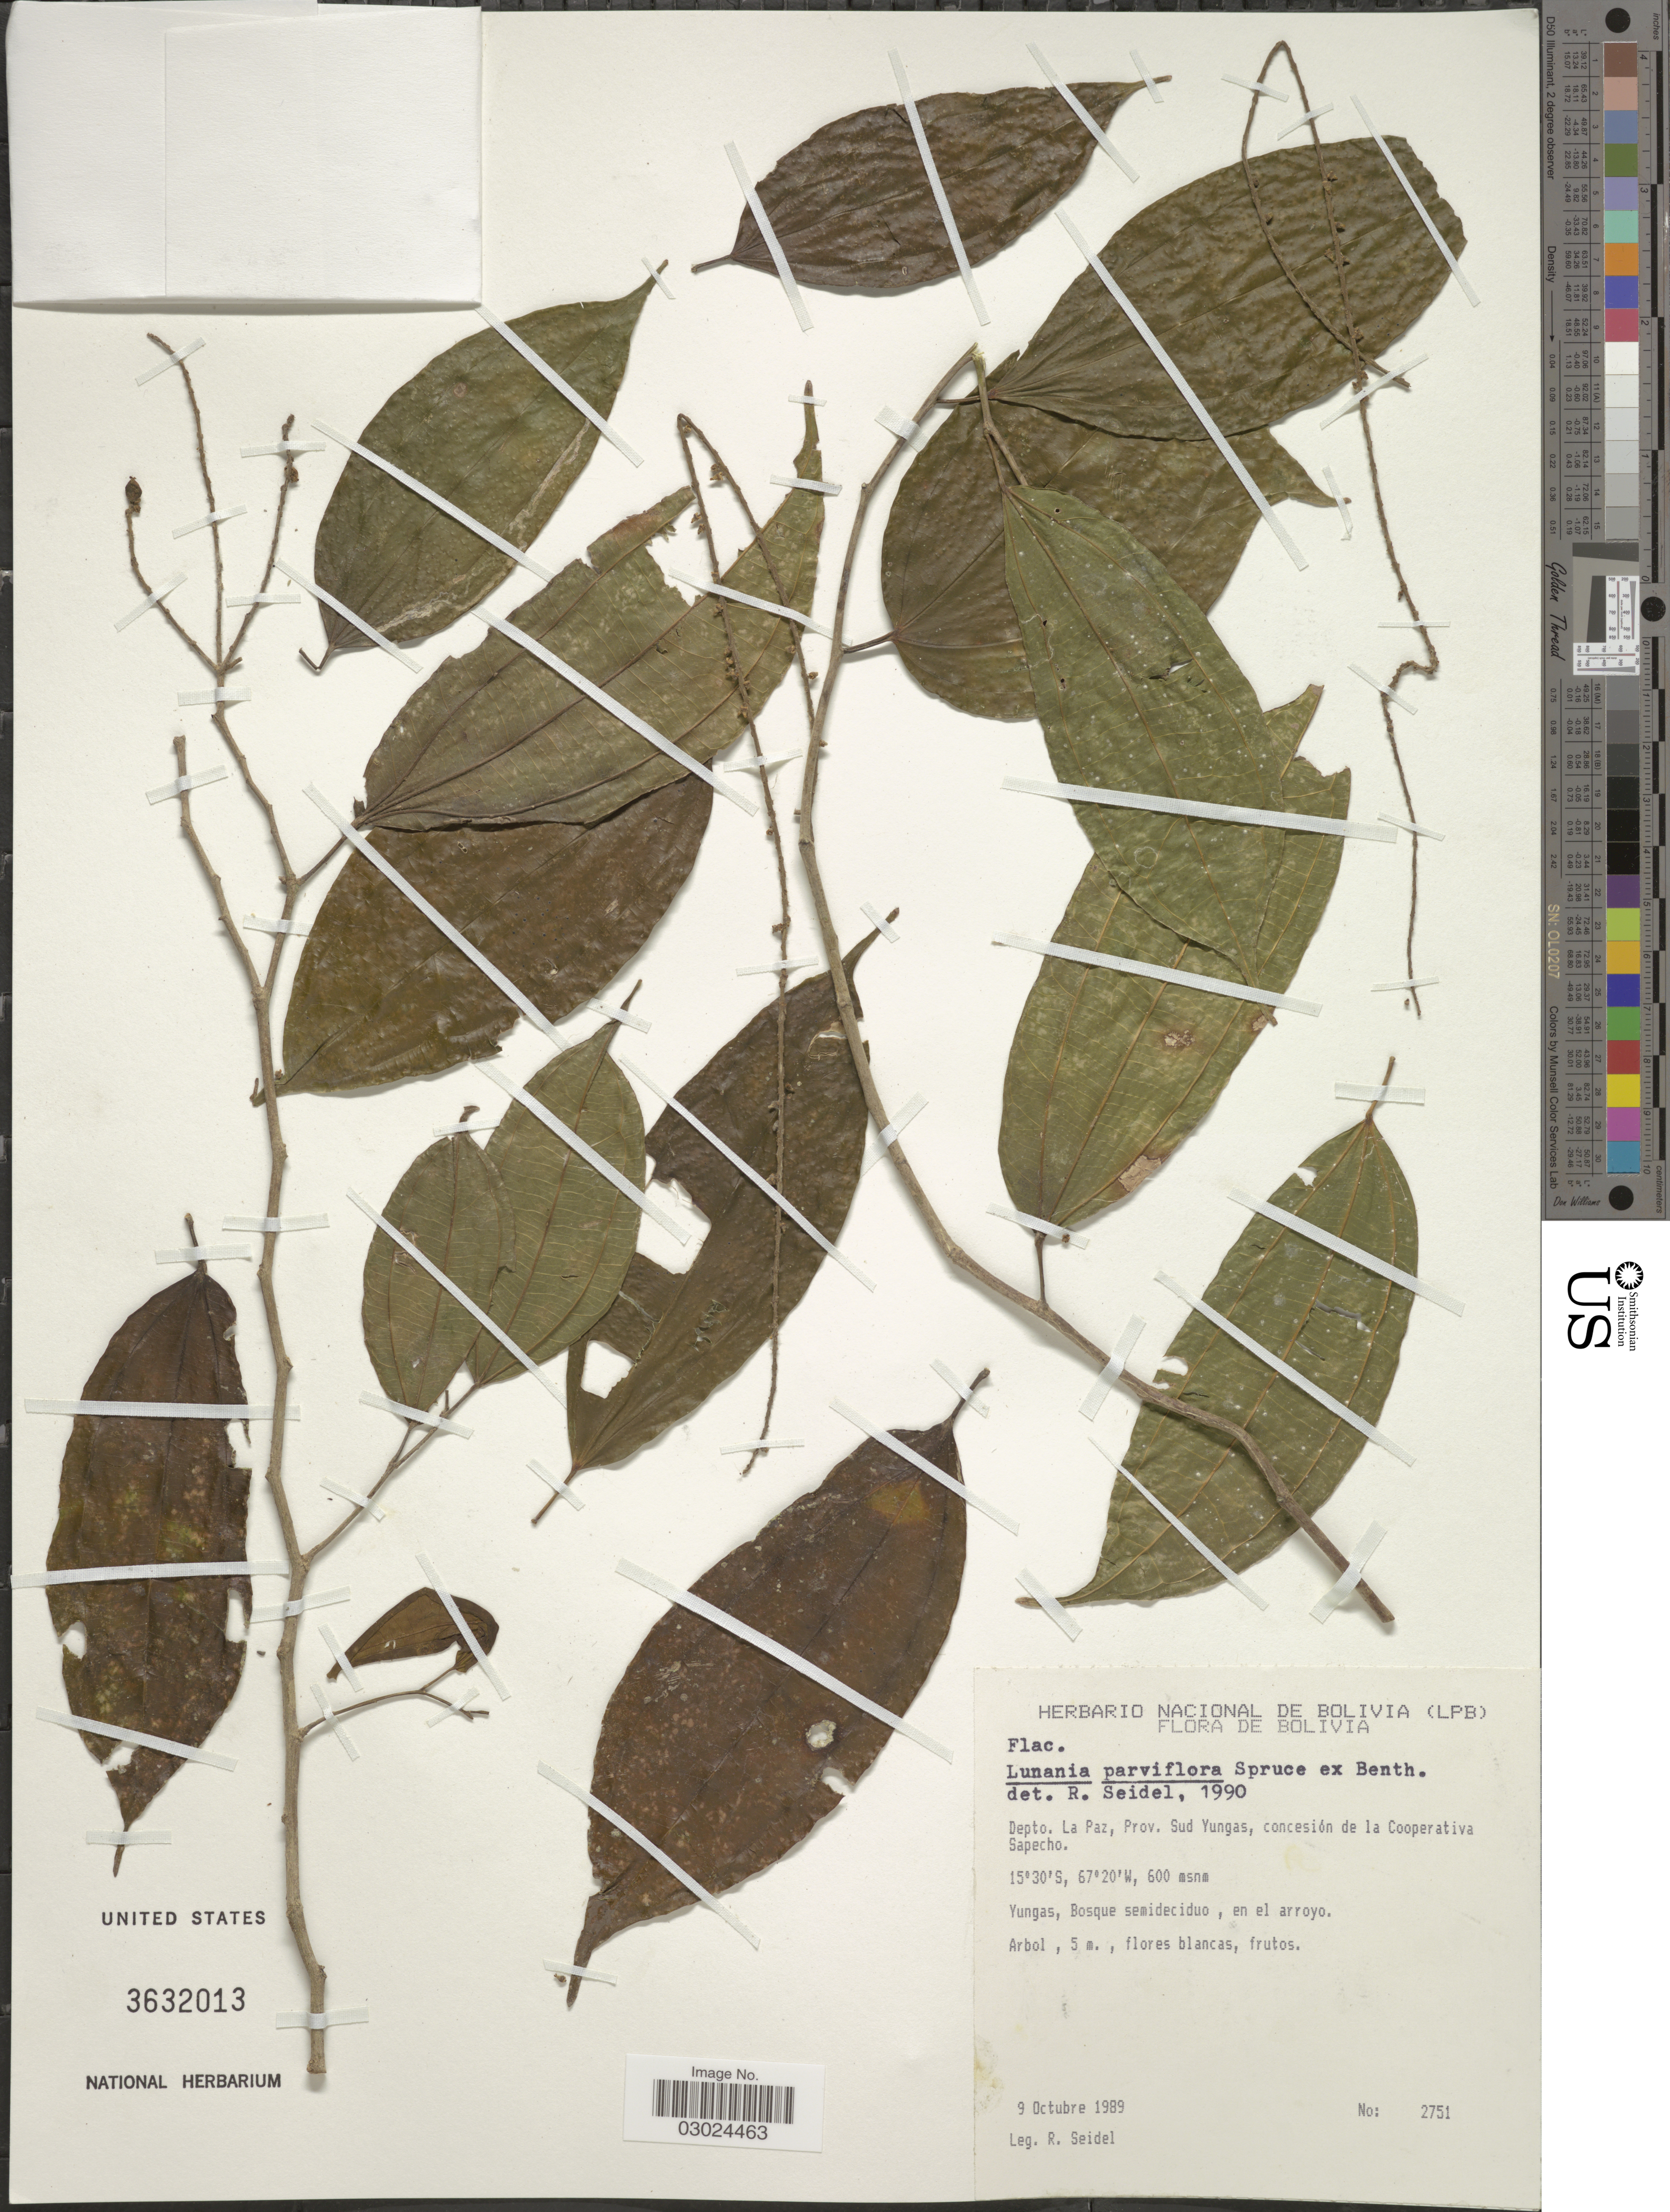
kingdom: Plantae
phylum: Tracheophyta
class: Magnoliopsida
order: Malpighiales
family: Salicaceae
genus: Lunania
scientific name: Lunania parviflora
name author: Spruce ex Benth.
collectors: R. Seidel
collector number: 2751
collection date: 1989-10-09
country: Bolivia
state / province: La Paz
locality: Depto. La Paz, Prov. Sud Yungas, concesión de la Cooperativa Sapecho.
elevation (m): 600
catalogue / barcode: US 3632013